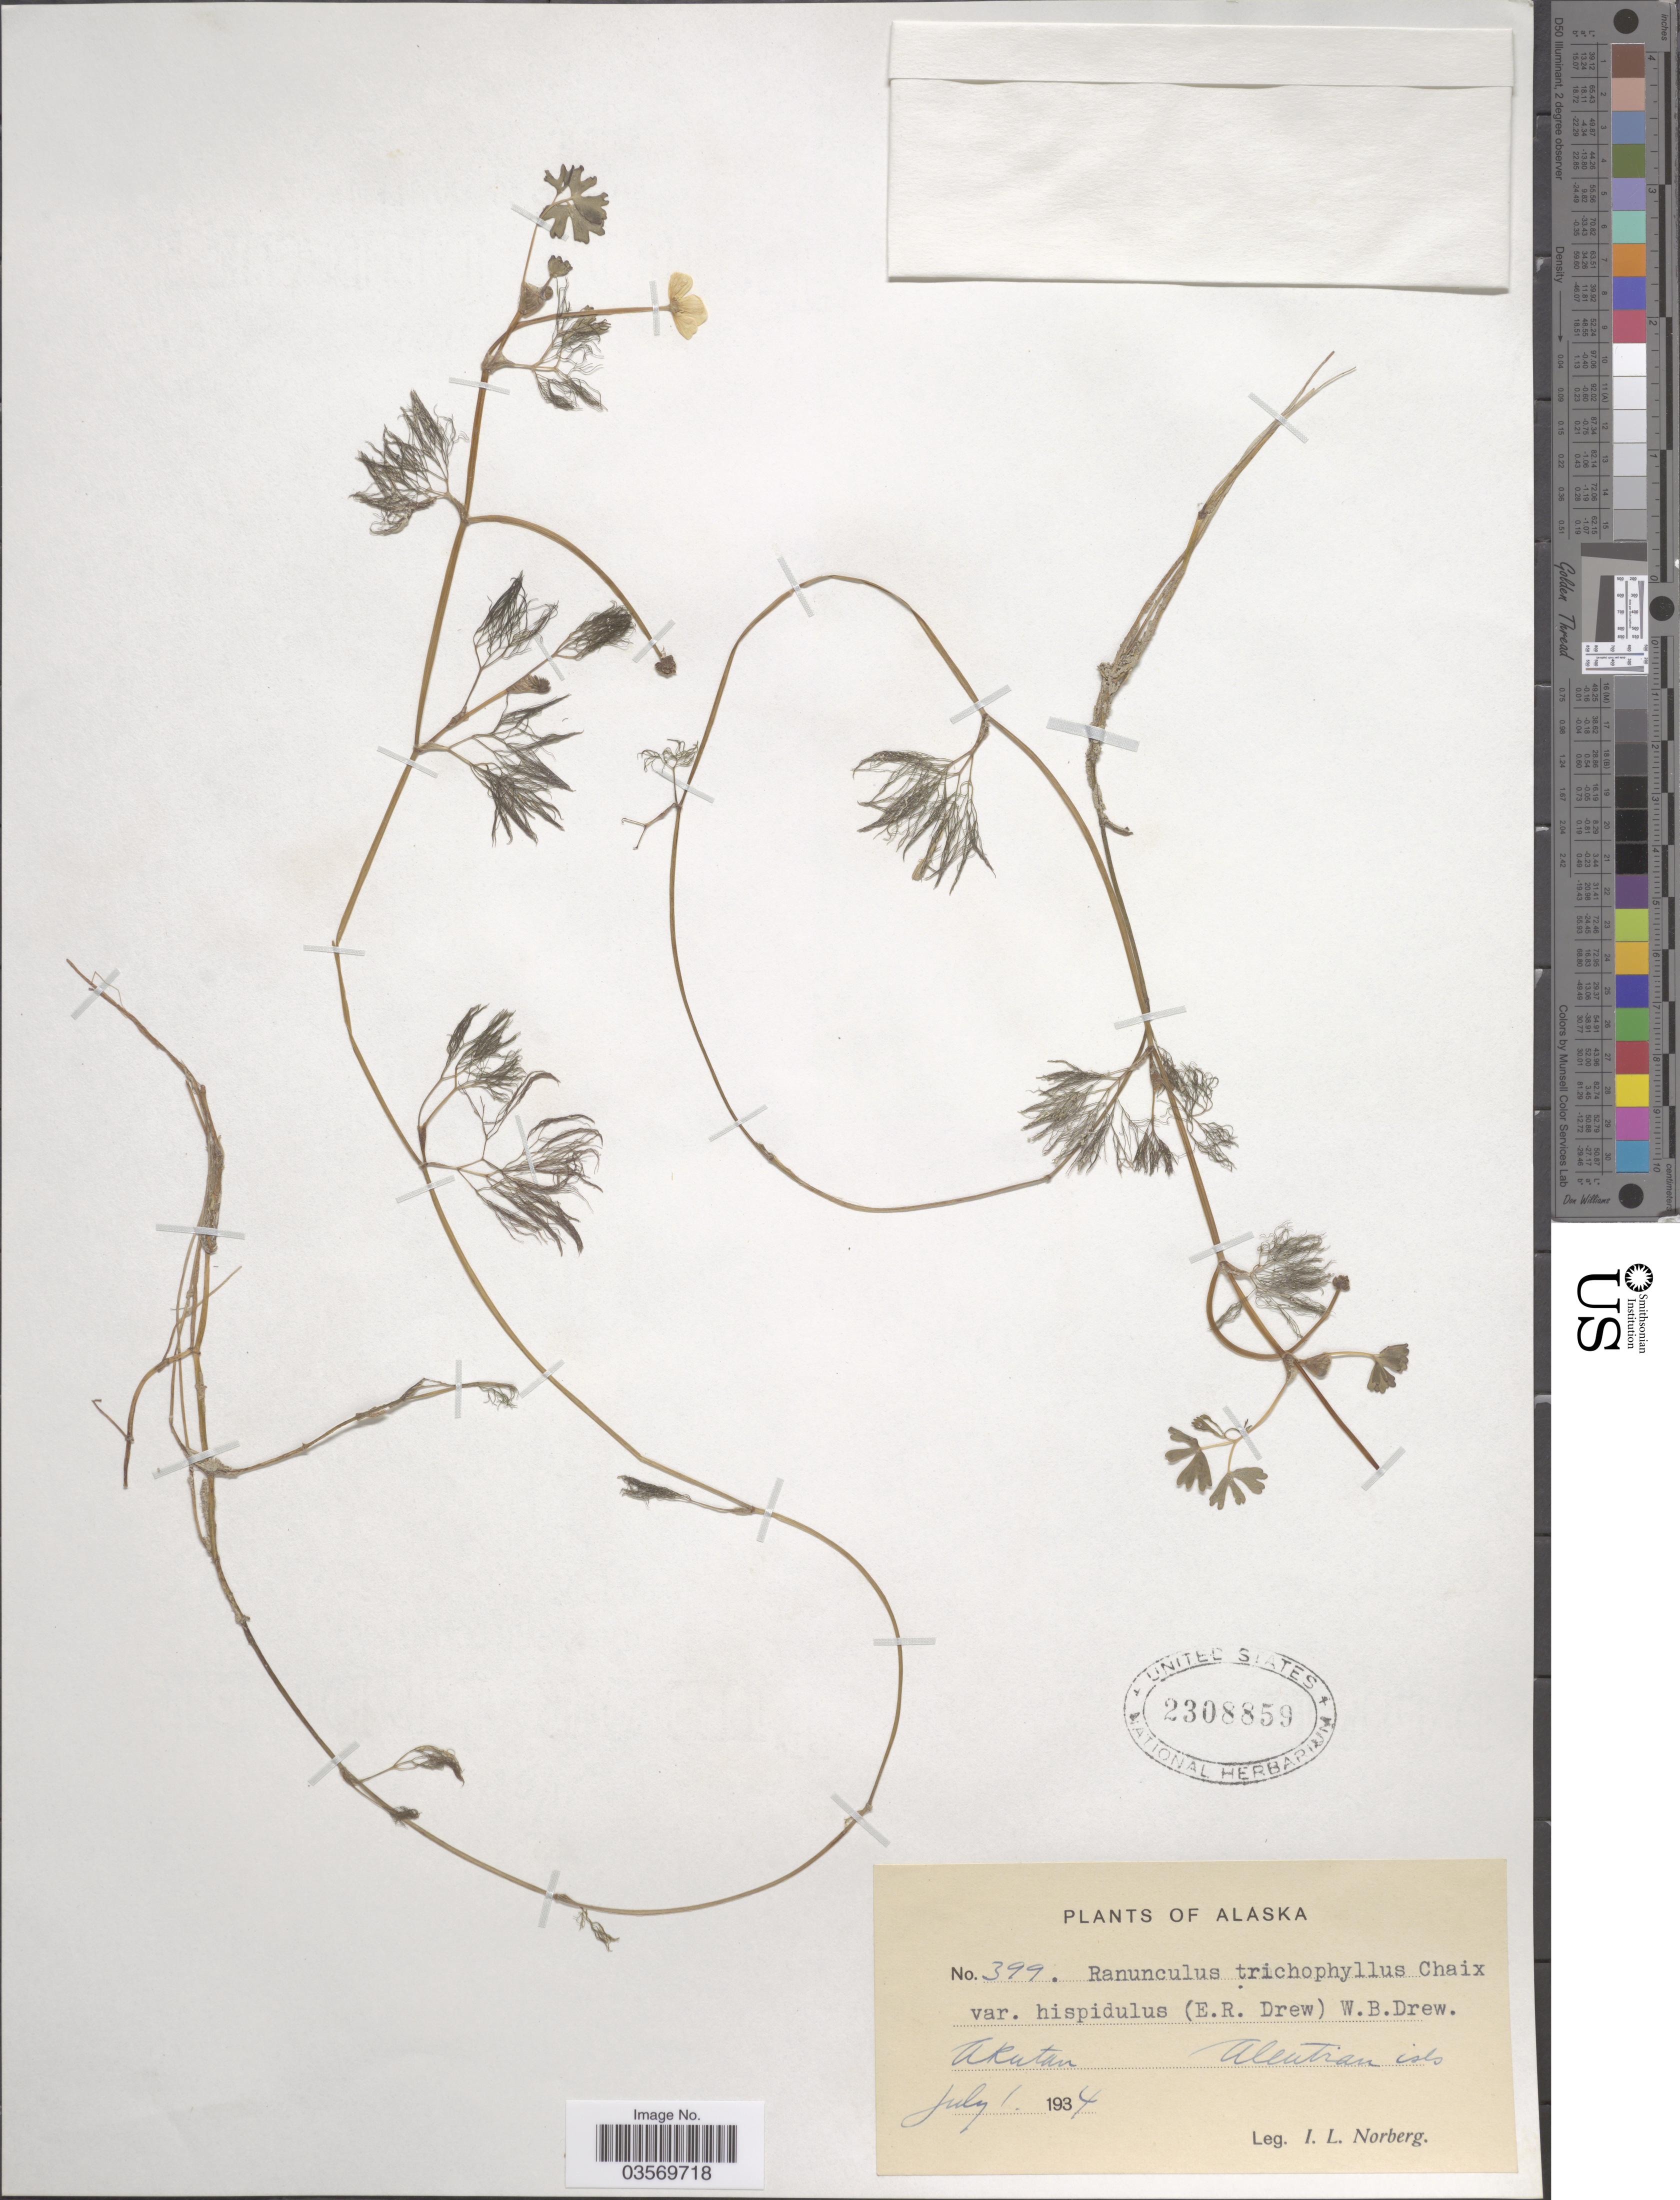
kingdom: Plantae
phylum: Tracheophyta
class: Magnoliopsida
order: Ranunculales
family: Ranunculaceae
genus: Ranunculus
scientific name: Ranunculus mongolicus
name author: (Krylov) Serg.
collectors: I. Norberg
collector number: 399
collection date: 1934-07-01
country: United States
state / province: Alaska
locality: Akutan. Aleutian isls.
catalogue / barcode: US 2308859